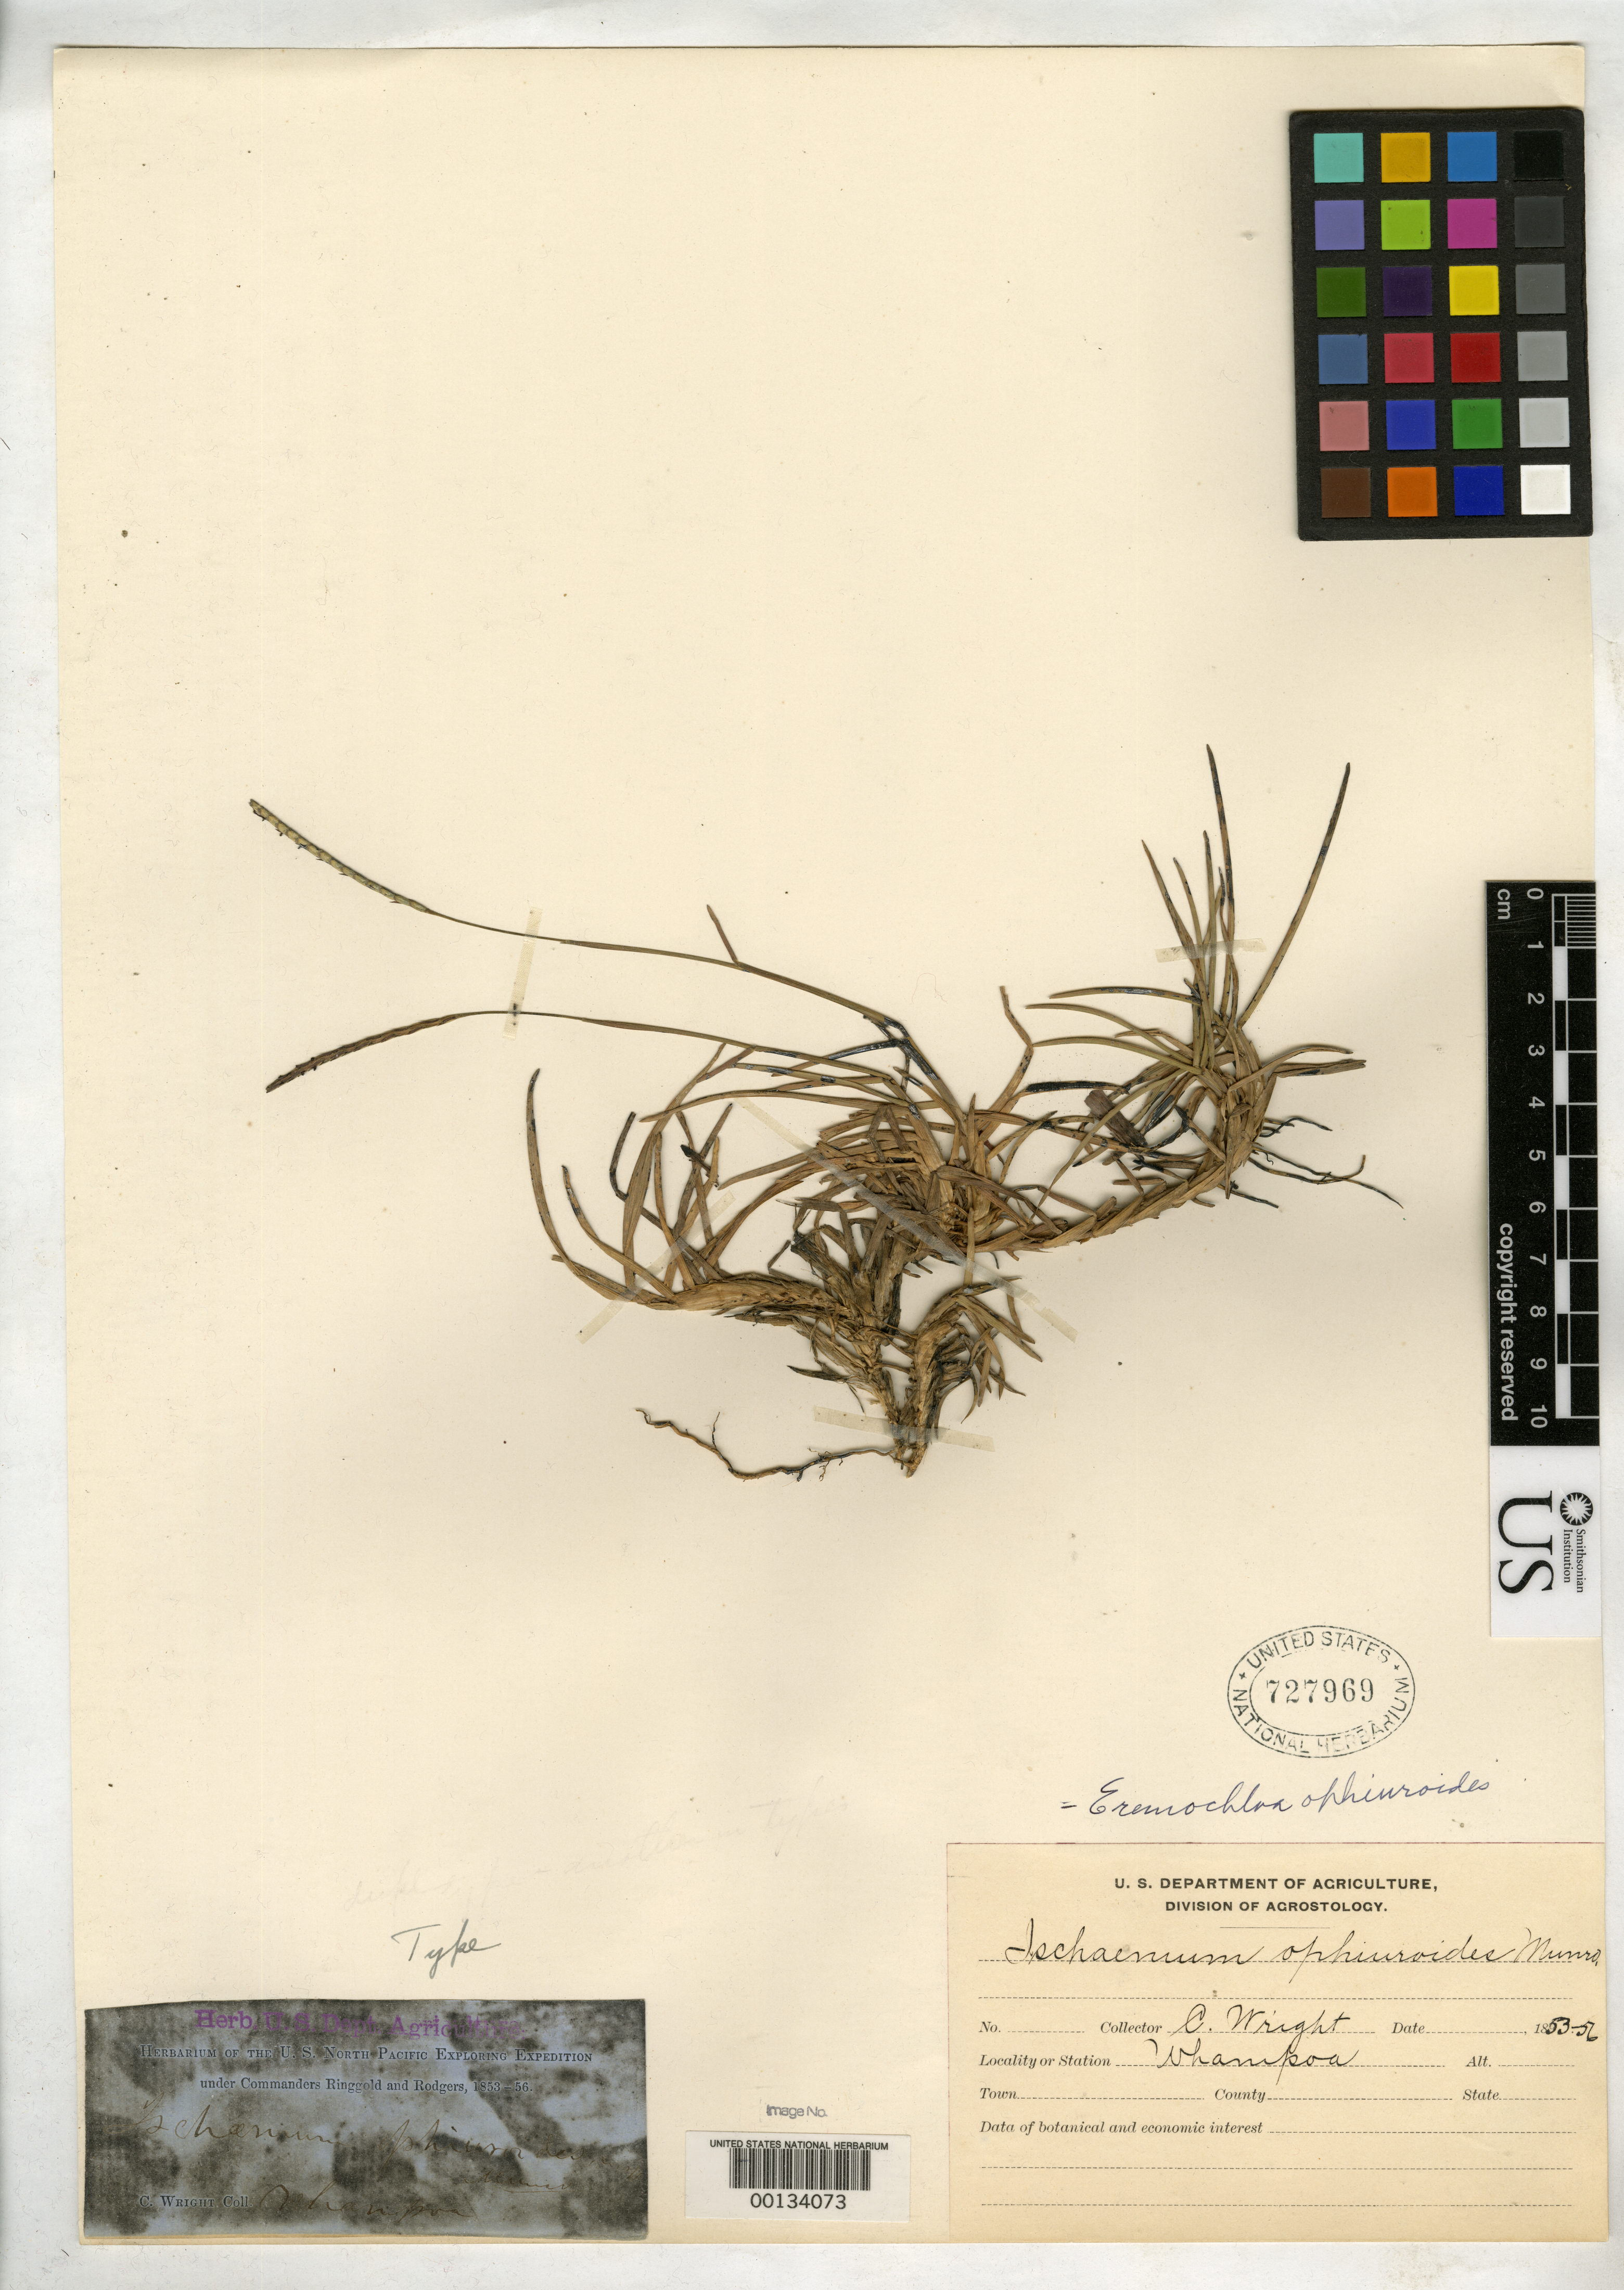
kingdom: Plantae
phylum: Tracheophyta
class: Liliopsida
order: Poales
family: Poaceae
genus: Ischaemum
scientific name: Ischaemum ophiouroides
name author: Munro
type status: Type Collection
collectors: C. Wright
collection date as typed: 1853 to -- --- 1856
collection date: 1853/1856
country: China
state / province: Jiangsu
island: Lemma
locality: Whampoa.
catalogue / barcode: US 727969